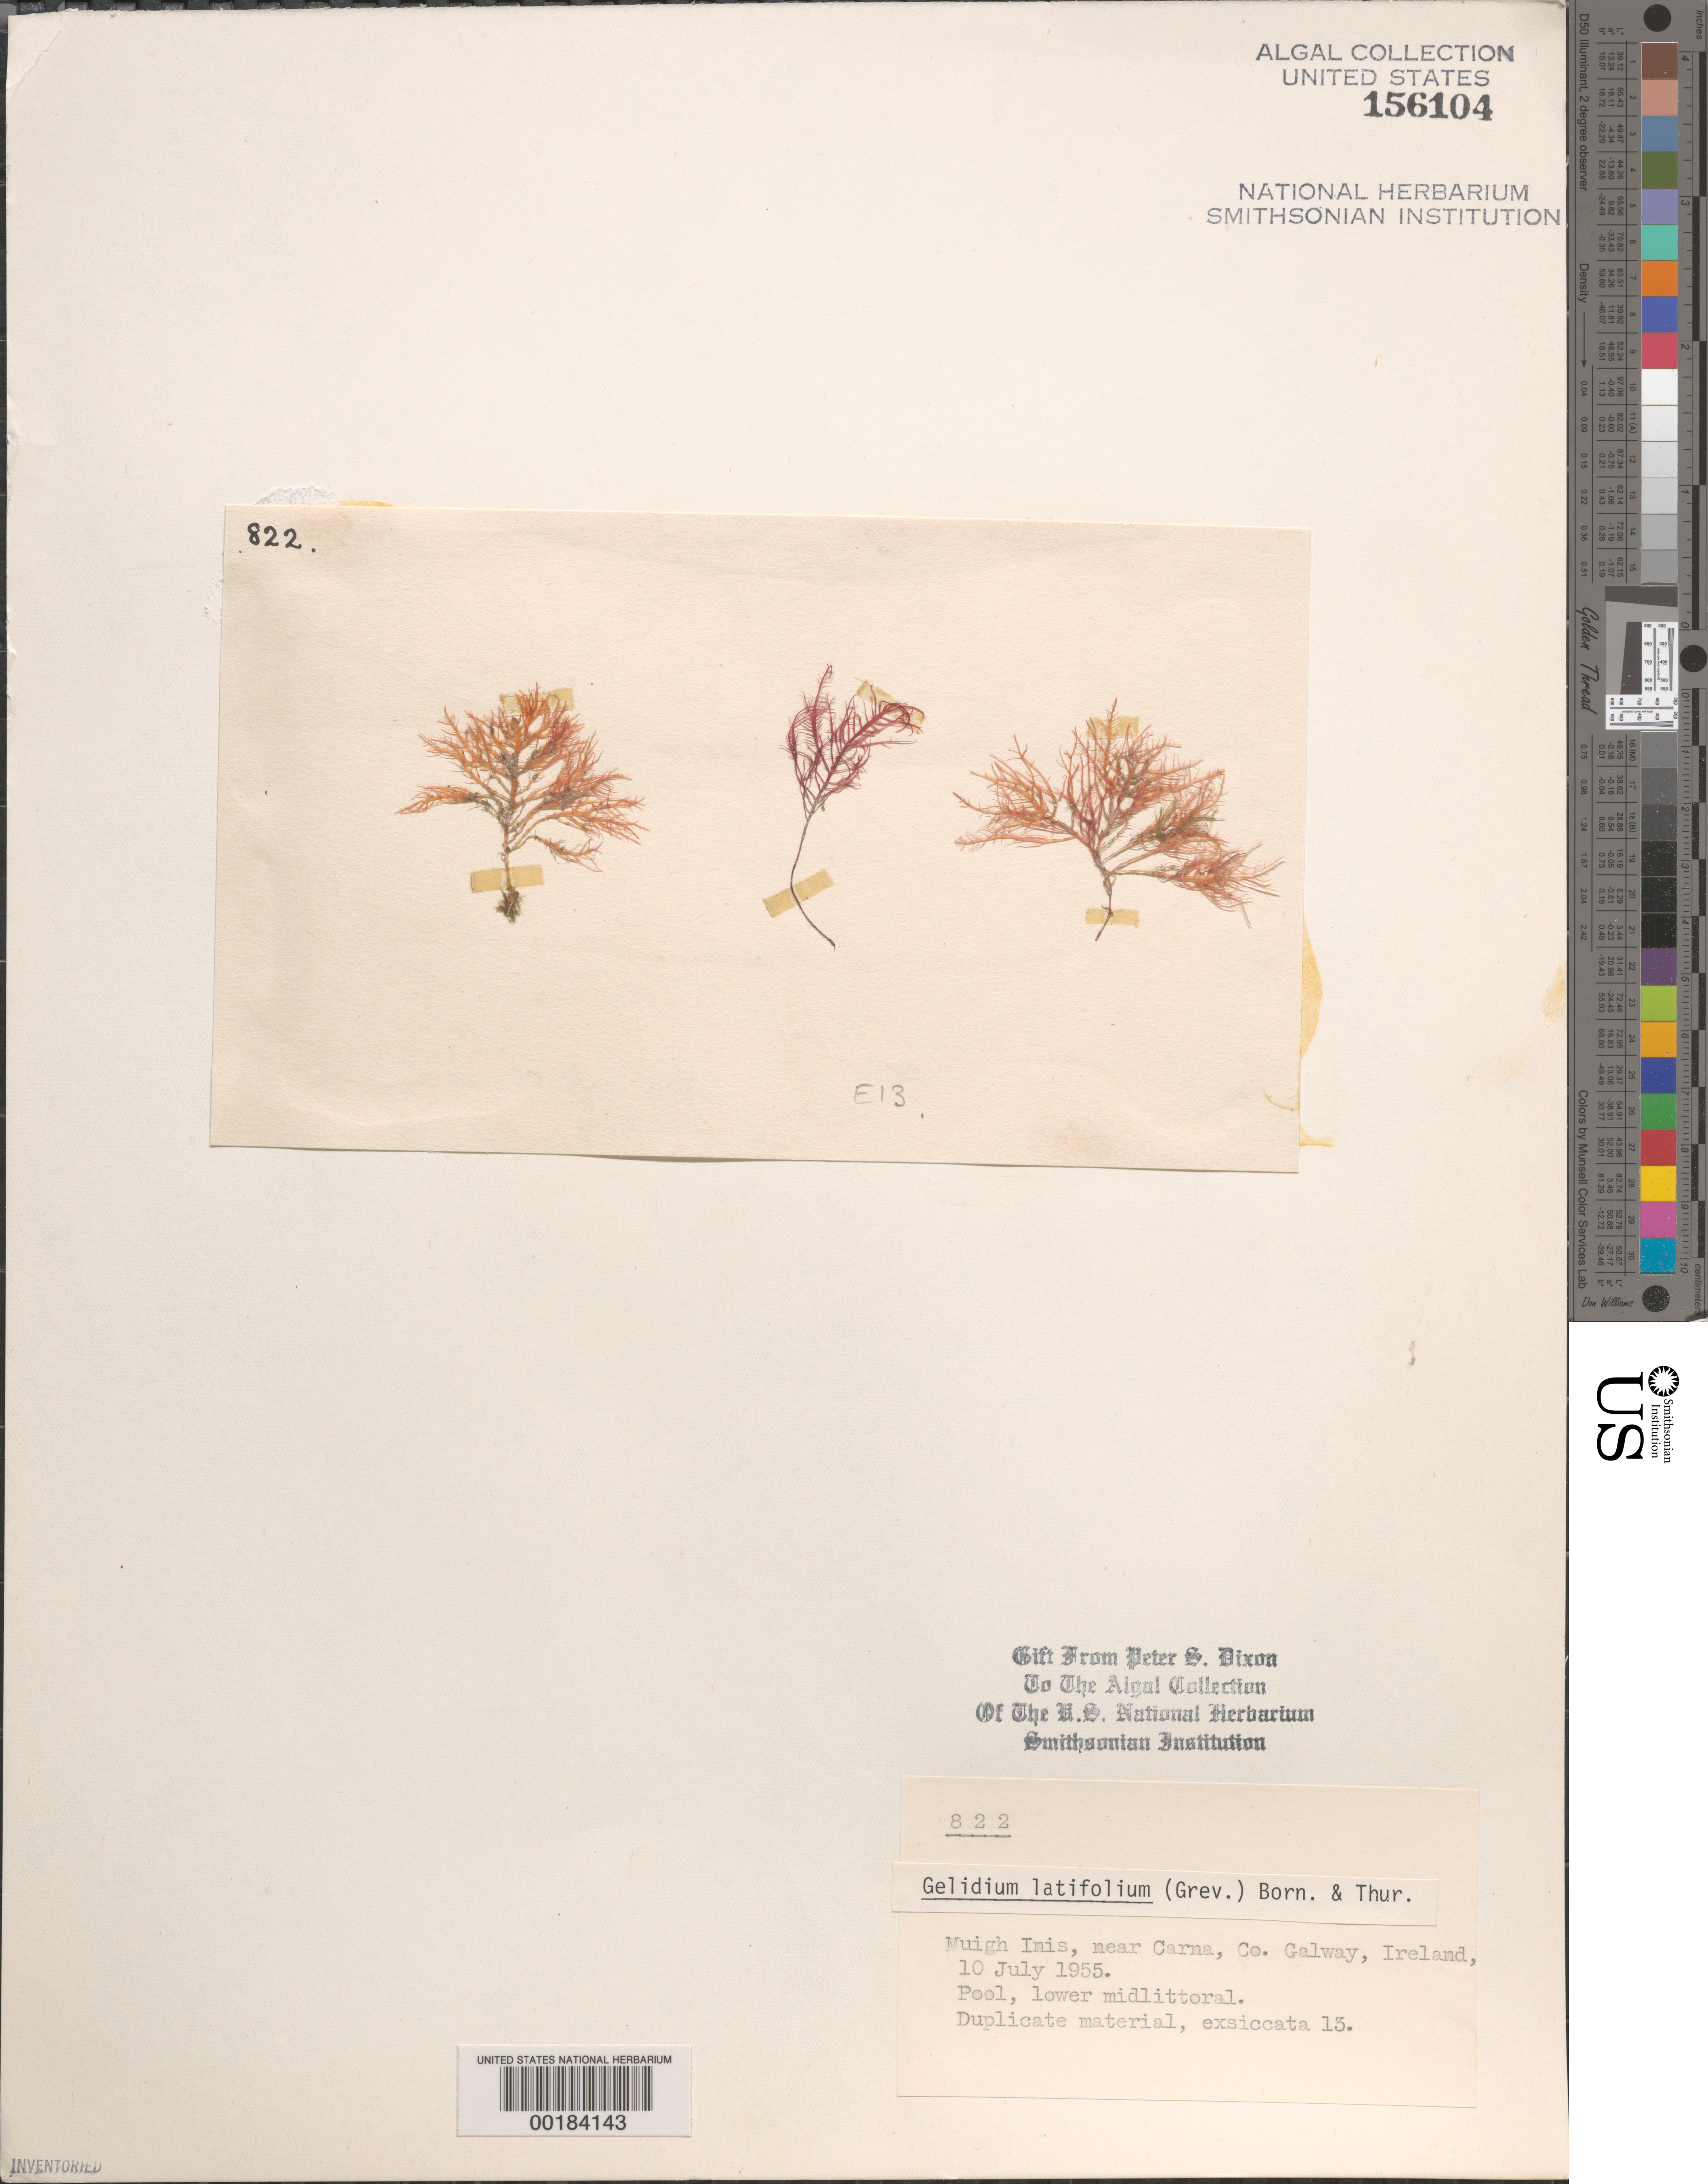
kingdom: Plantae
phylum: Rhodophyta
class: Florideophyceae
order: Gelidiales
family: Gelidiaceae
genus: Gelidium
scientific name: Gelidium spinosum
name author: (S.G. Gmel.) P.C. Silva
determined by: Algae name updating Project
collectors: P. S. Dixon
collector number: PSD 822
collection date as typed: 10 Jul 1955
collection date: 1955-07-10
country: Ireland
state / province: Connaught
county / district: Galway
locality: Muigh Inis, near Carna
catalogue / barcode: US 156104